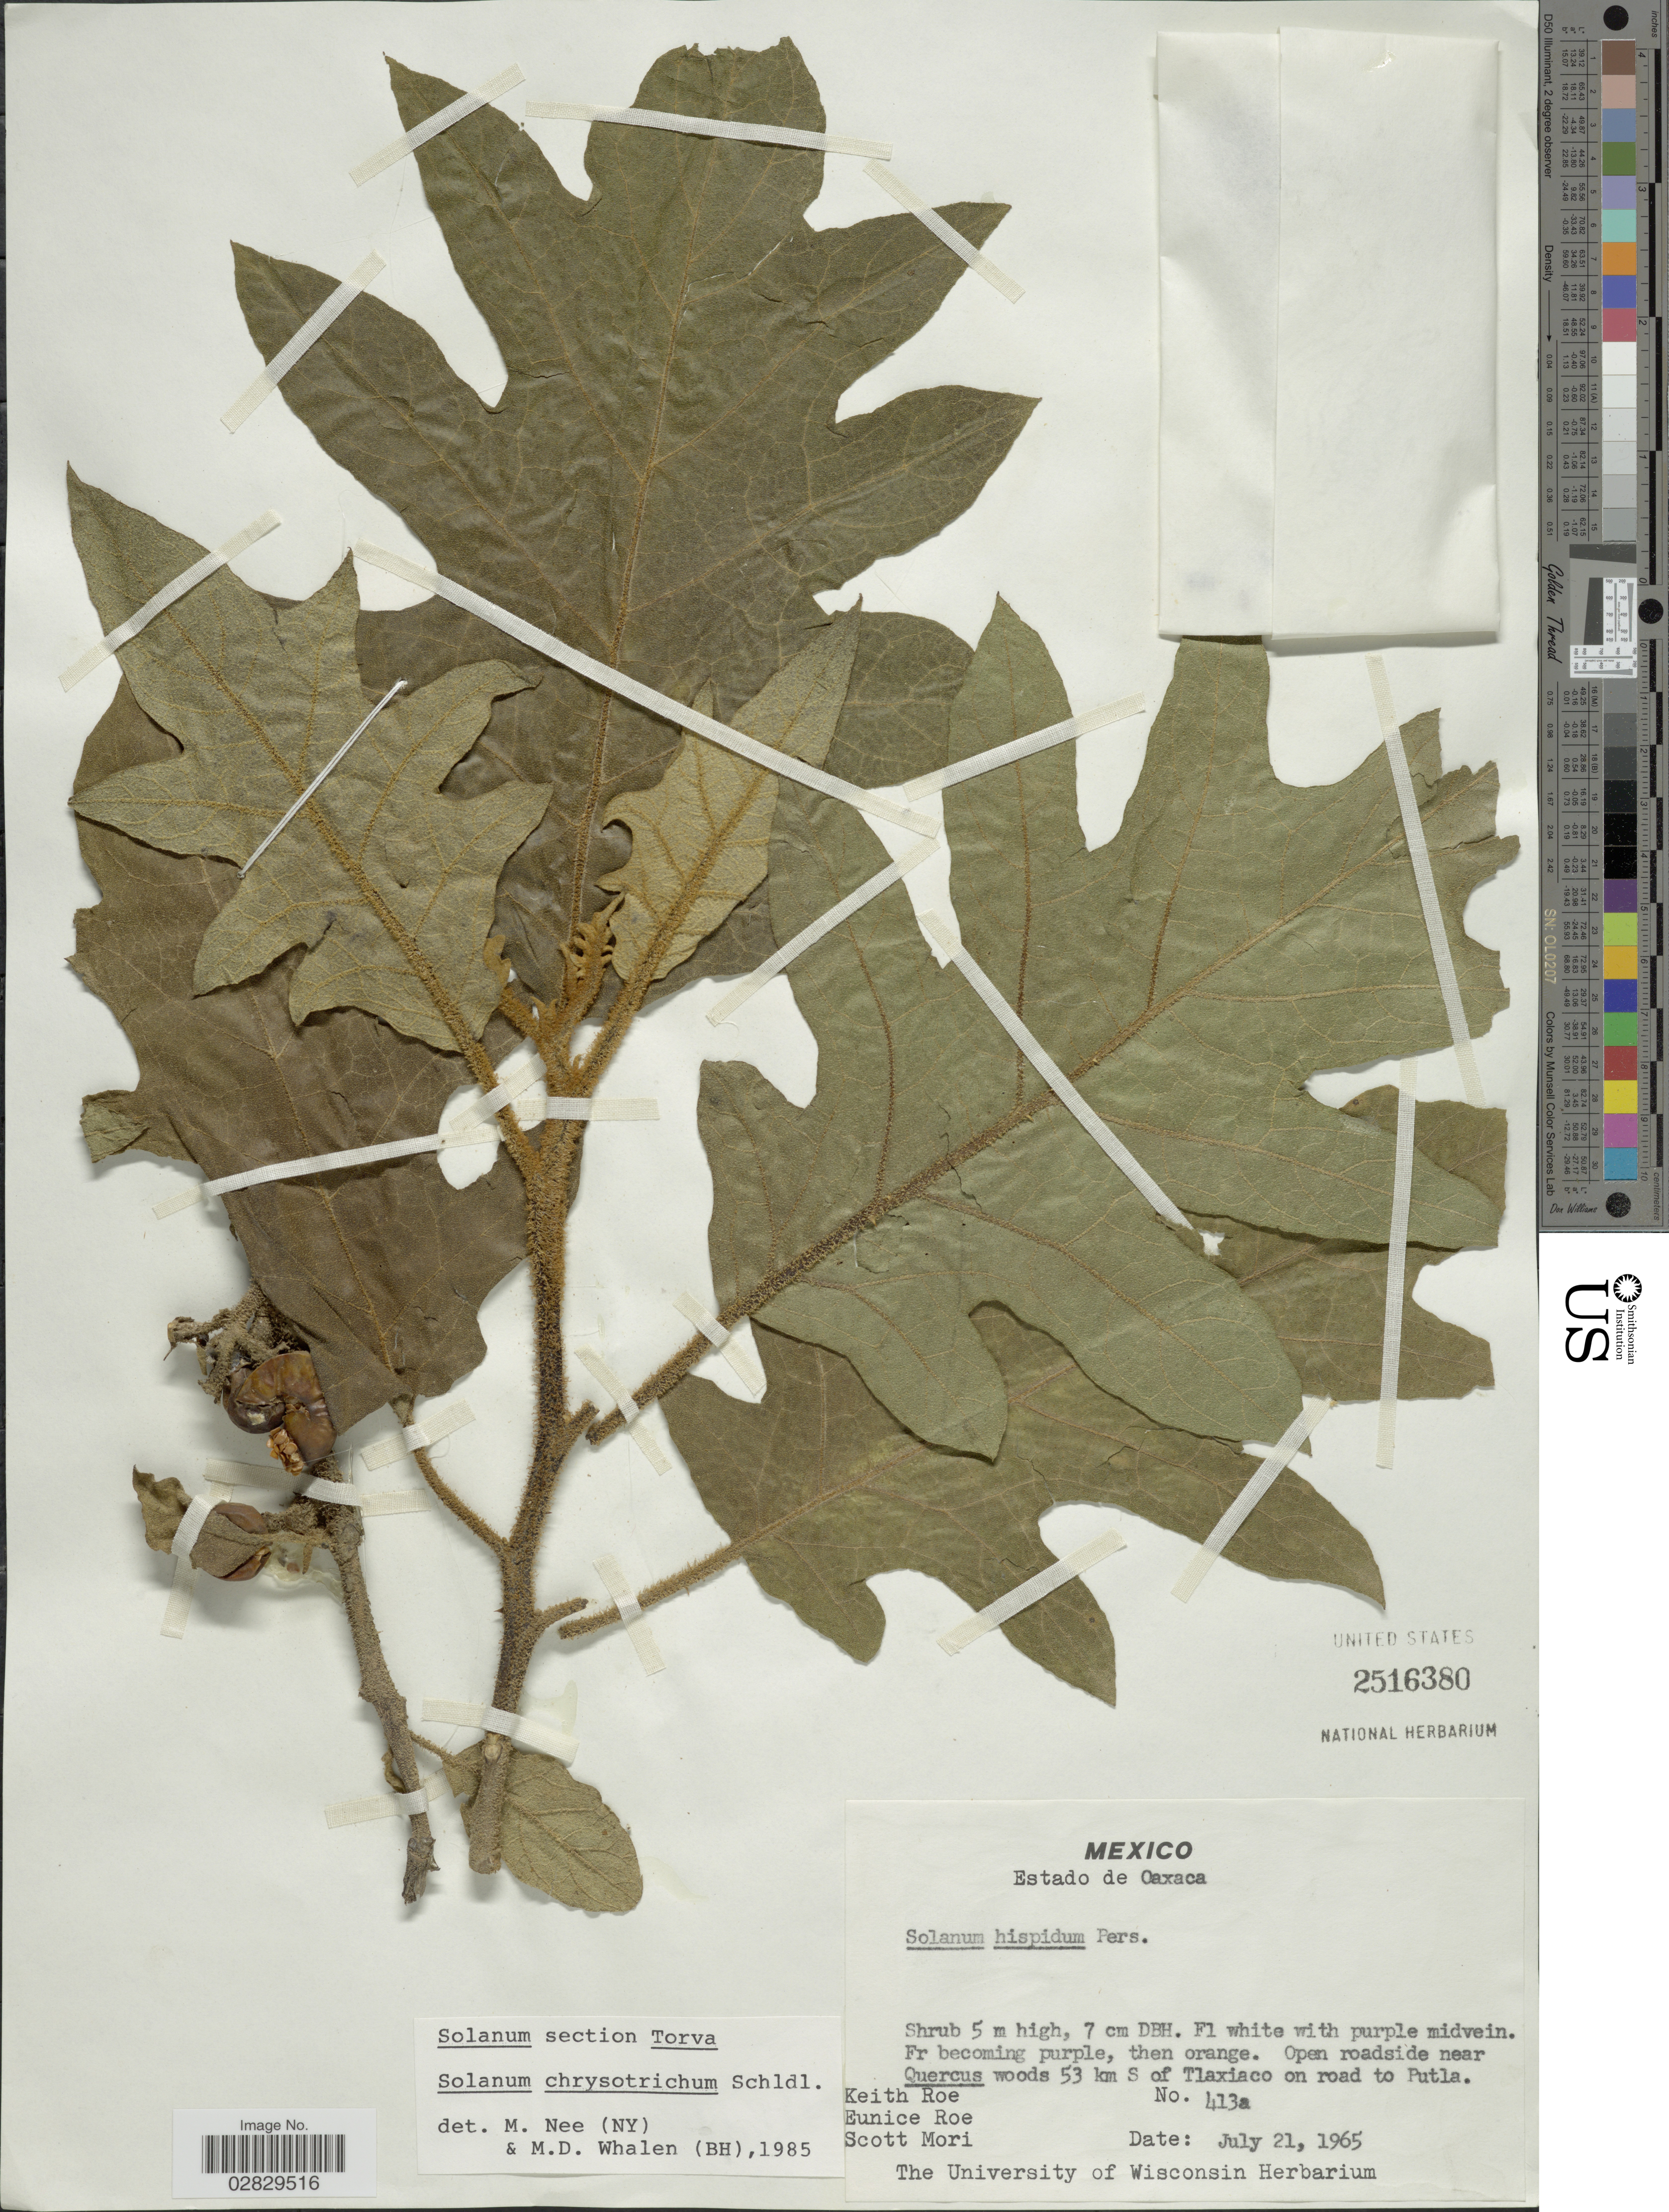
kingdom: Plantae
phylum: Tracheophyta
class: Magnoliopsida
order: Solanales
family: Solanaceae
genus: Solanum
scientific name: Solanum chrysotrichum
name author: Schltdl.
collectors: K. Roe, E. Roe & S. Mori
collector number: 413a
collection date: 1965-07-21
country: Mexico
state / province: Oaxaca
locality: Open roadside near Quercus woods 53 km S of Tlaxiaco on road to Putla.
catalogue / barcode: US 2516380